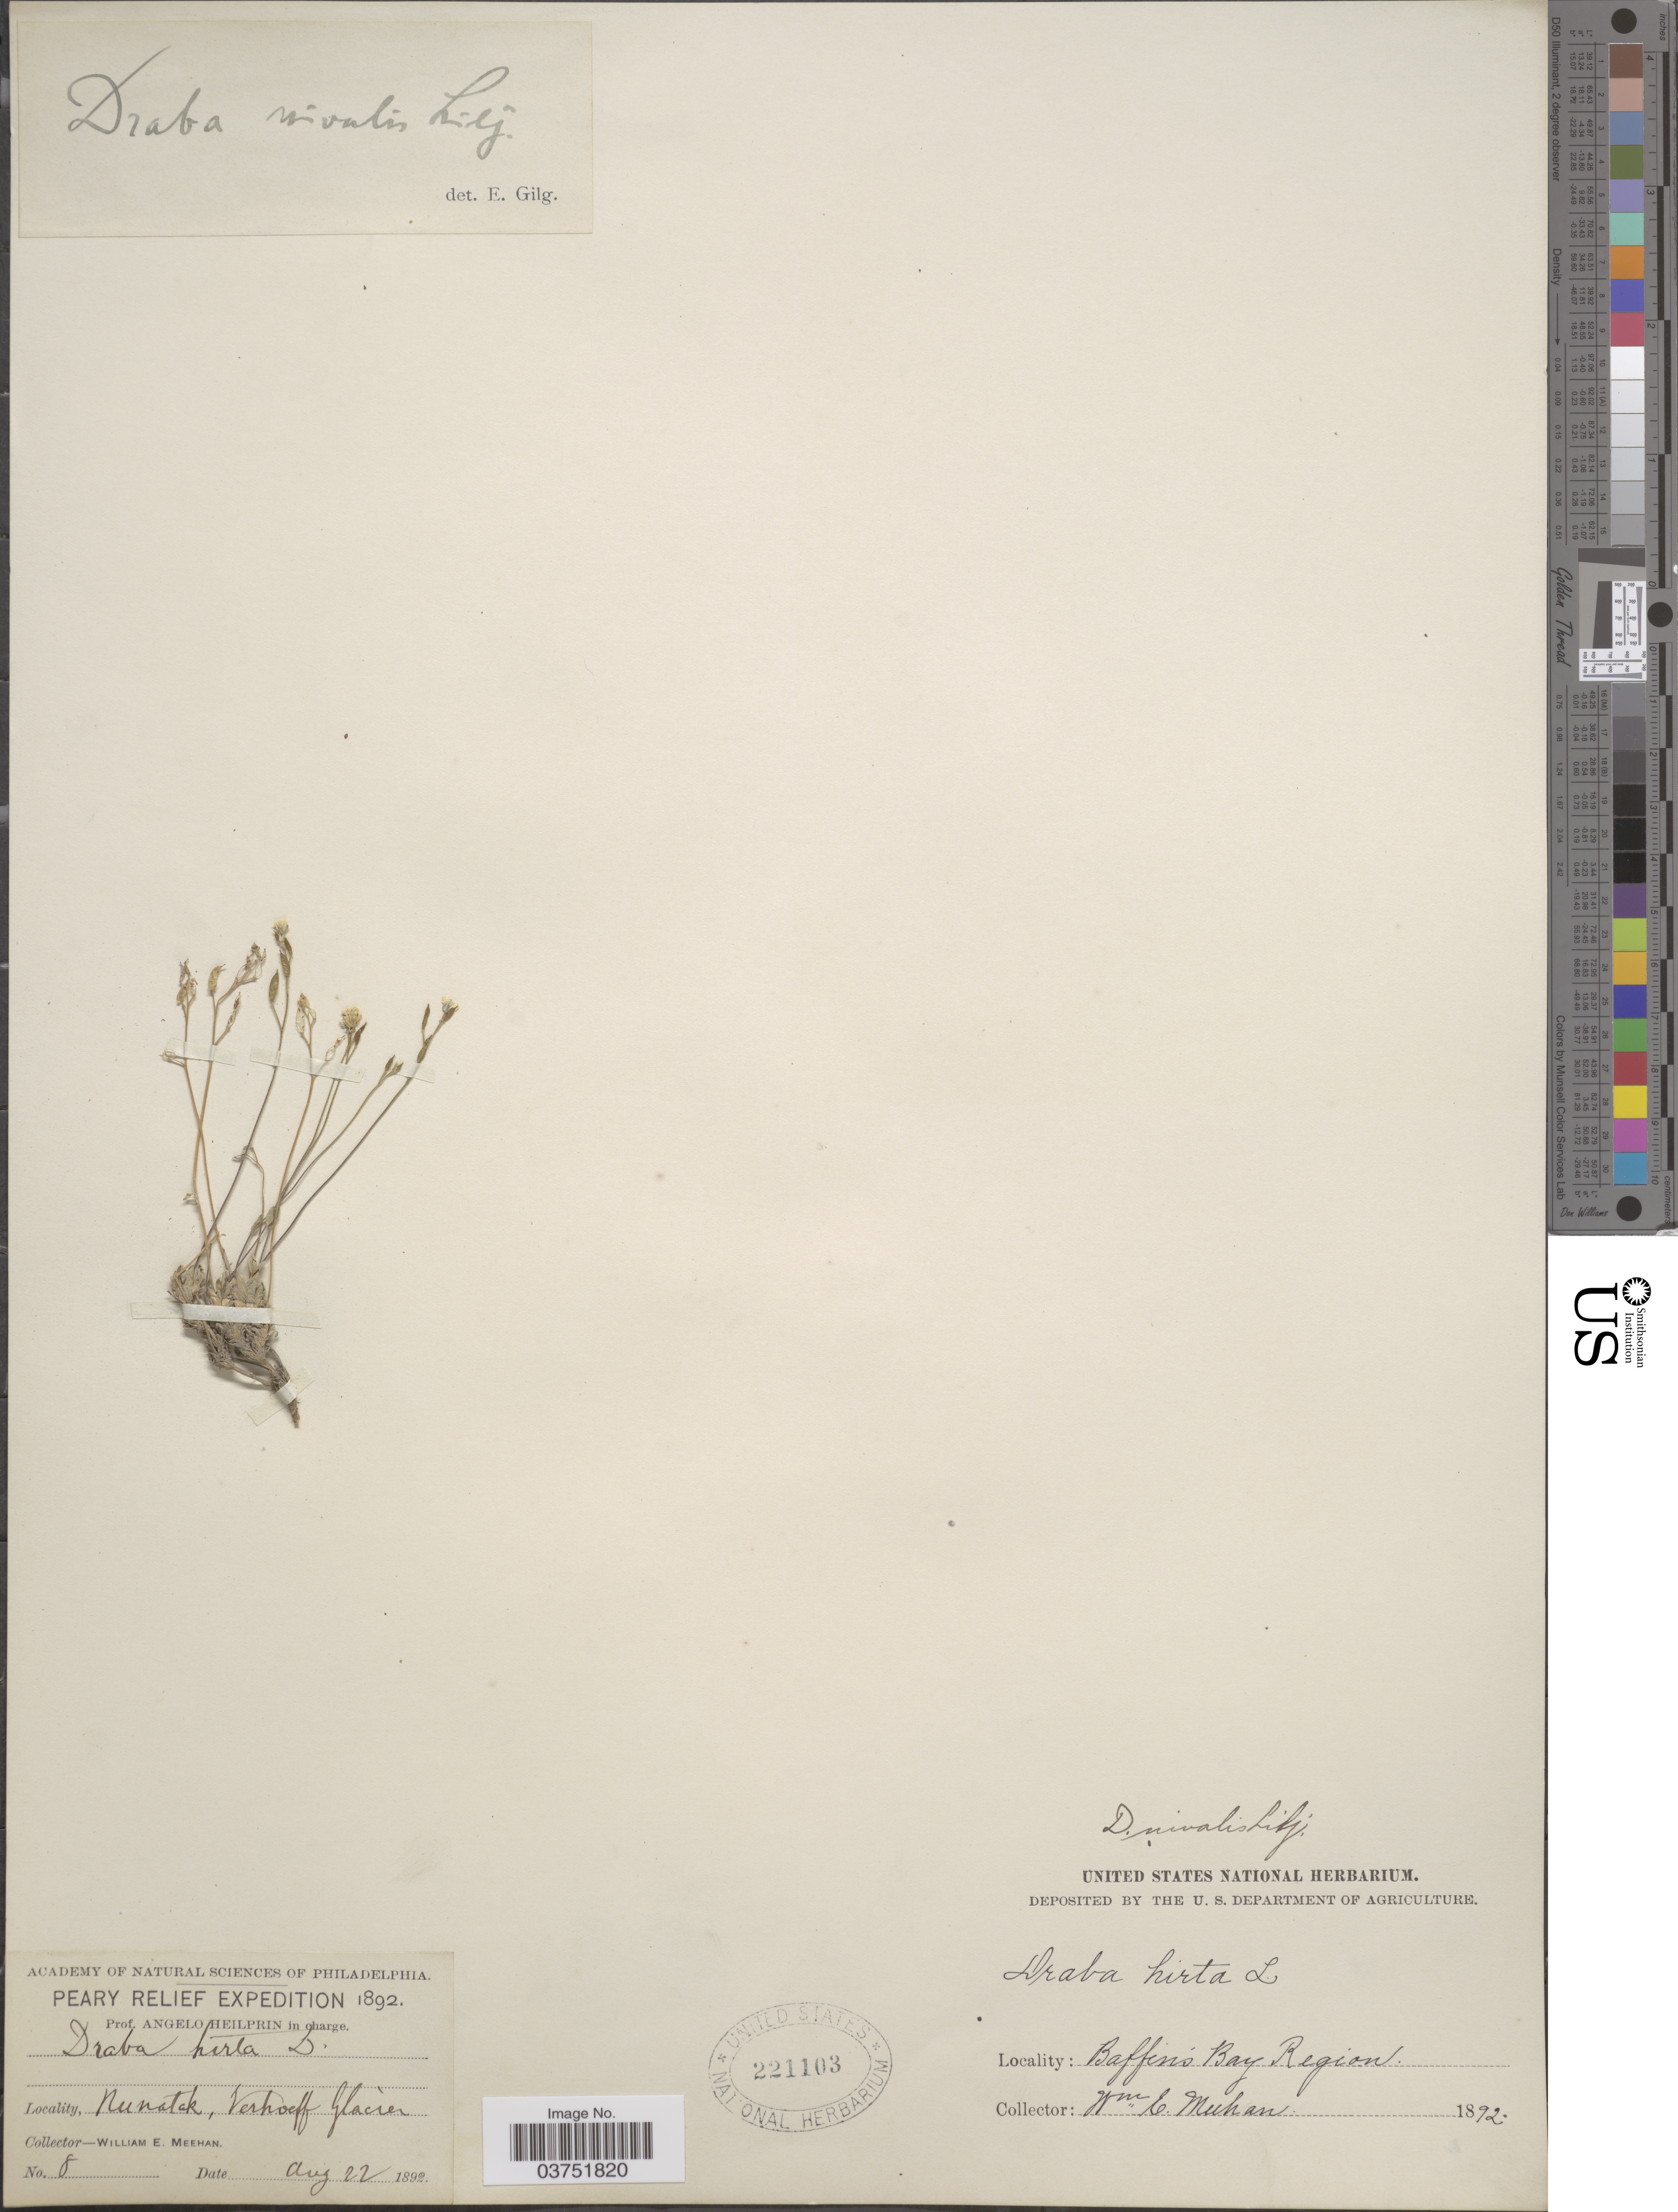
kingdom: Plantae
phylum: Tracheophyta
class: Magnoliopsida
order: Brassicales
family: Brassicaceae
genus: Draba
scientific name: Draba nivalis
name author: Lilj.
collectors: W. Meehan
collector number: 8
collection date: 1892-08-22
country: Greenland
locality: Nunatak, Verhoeff Glacier. Baffins Bay Region.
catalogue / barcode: US 221103